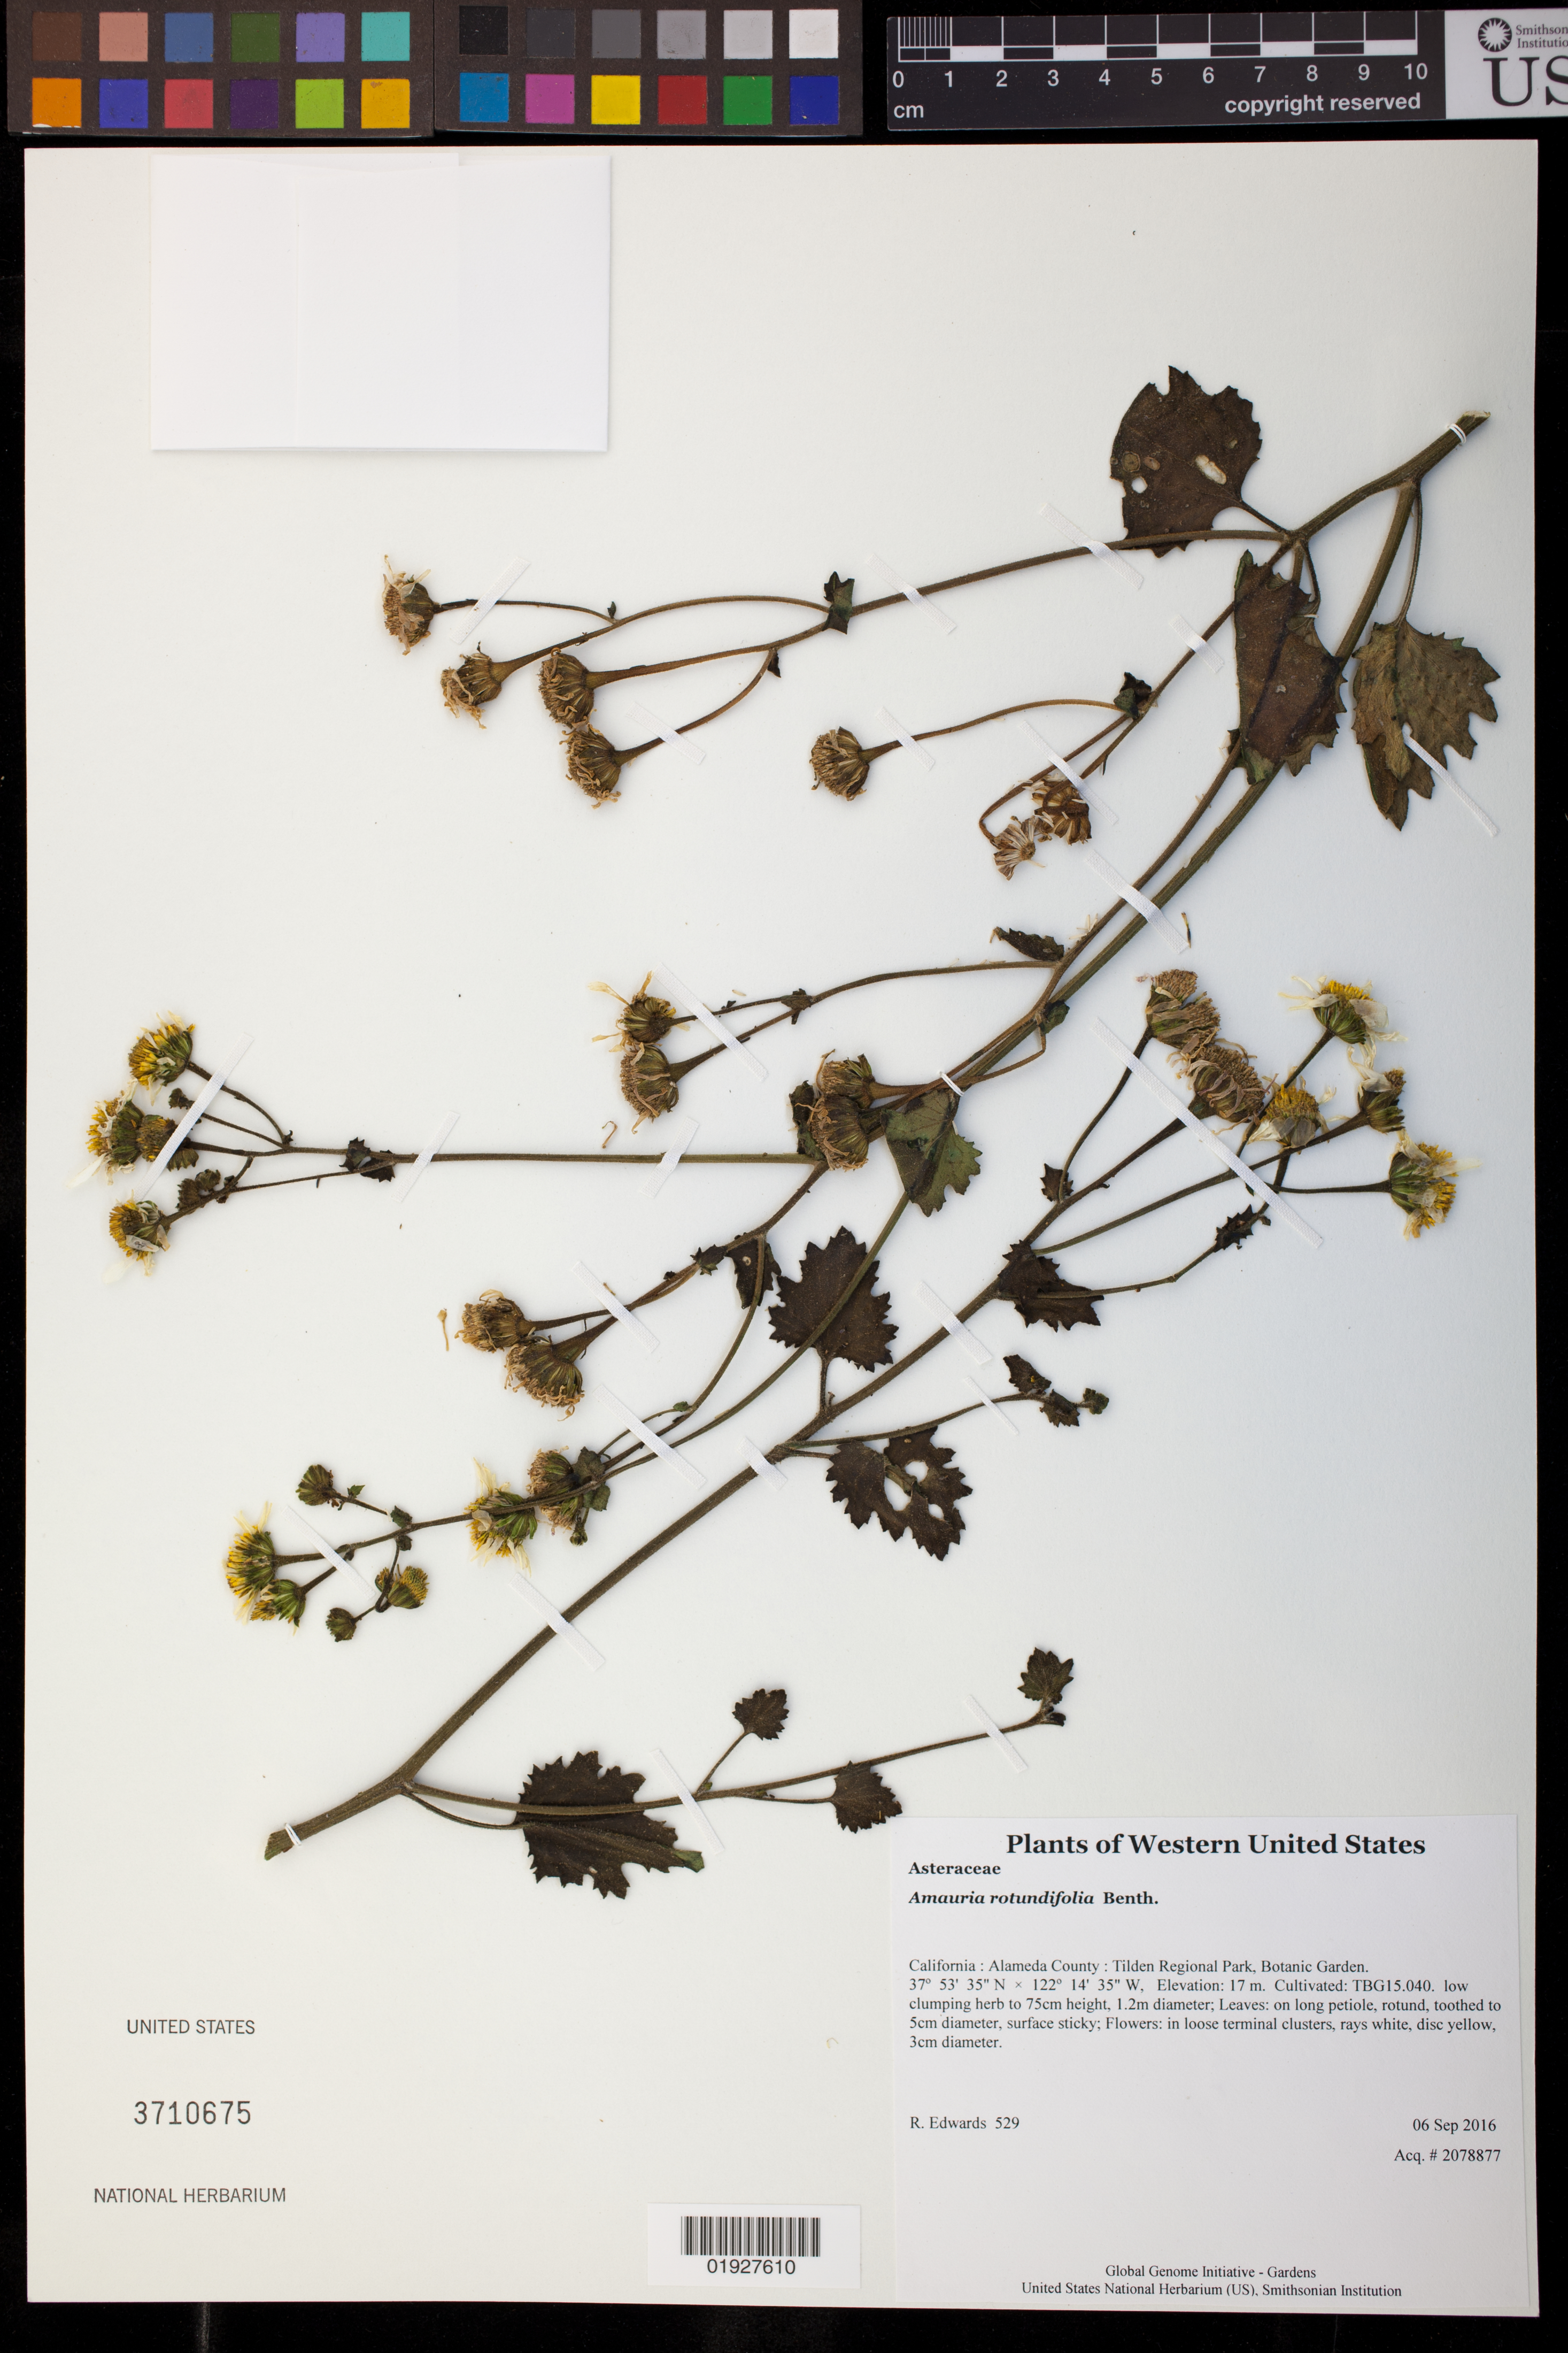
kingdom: Plantae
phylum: Tracheophyta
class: Magnoliopsida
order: Asterales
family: Asteraceae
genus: Amauria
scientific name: Amauria rotundifolia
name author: Benth.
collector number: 529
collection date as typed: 6 September 2016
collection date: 2016-09-06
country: United States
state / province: California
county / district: Alameda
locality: Tilden Regional Park, Botanic Garden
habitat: Cultivated: TBG15.040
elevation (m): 16.9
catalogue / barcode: US 3710675